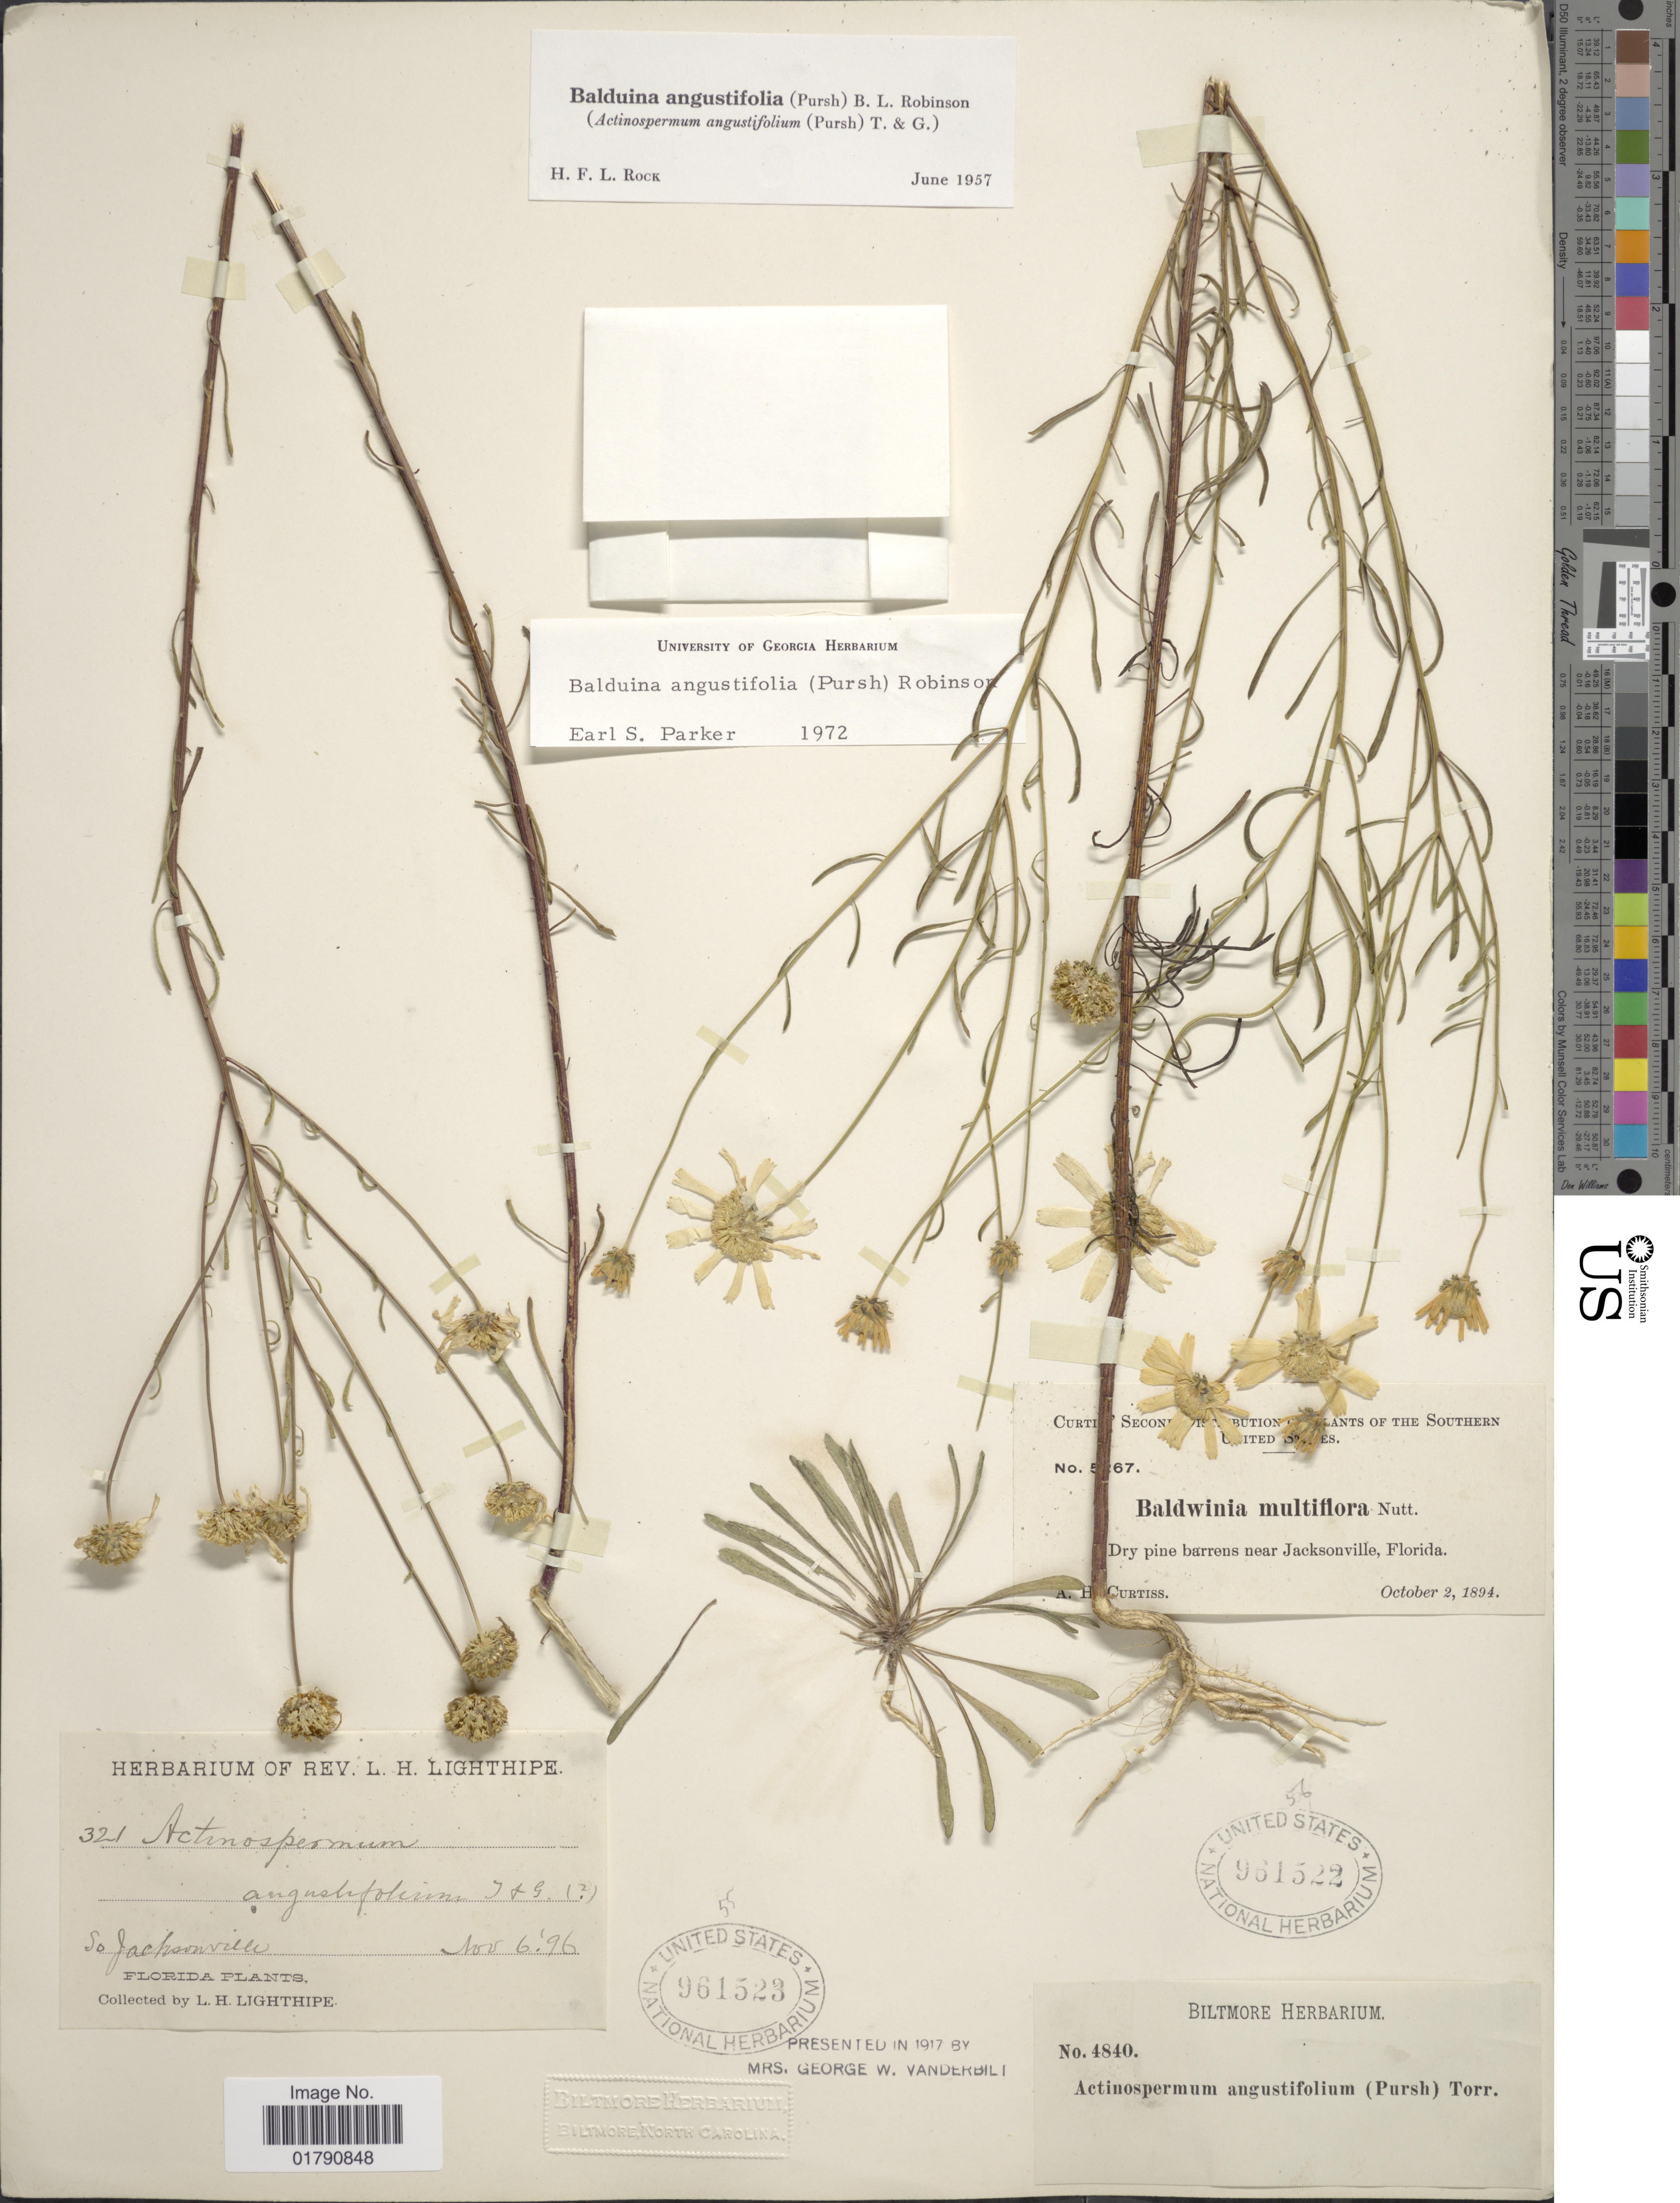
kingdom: Plantae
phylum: Tracheophyta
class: Magnoliopsida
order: Asterales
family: Asteraceae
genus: Balduina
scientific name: Balduina angustifolia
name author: (Pursh) B.L. Rob.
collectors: A. H. Curtiss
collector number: !67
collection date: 1894-10-02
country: United States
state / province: Florida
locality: Near Jacksonville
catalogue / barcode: US 961522-2